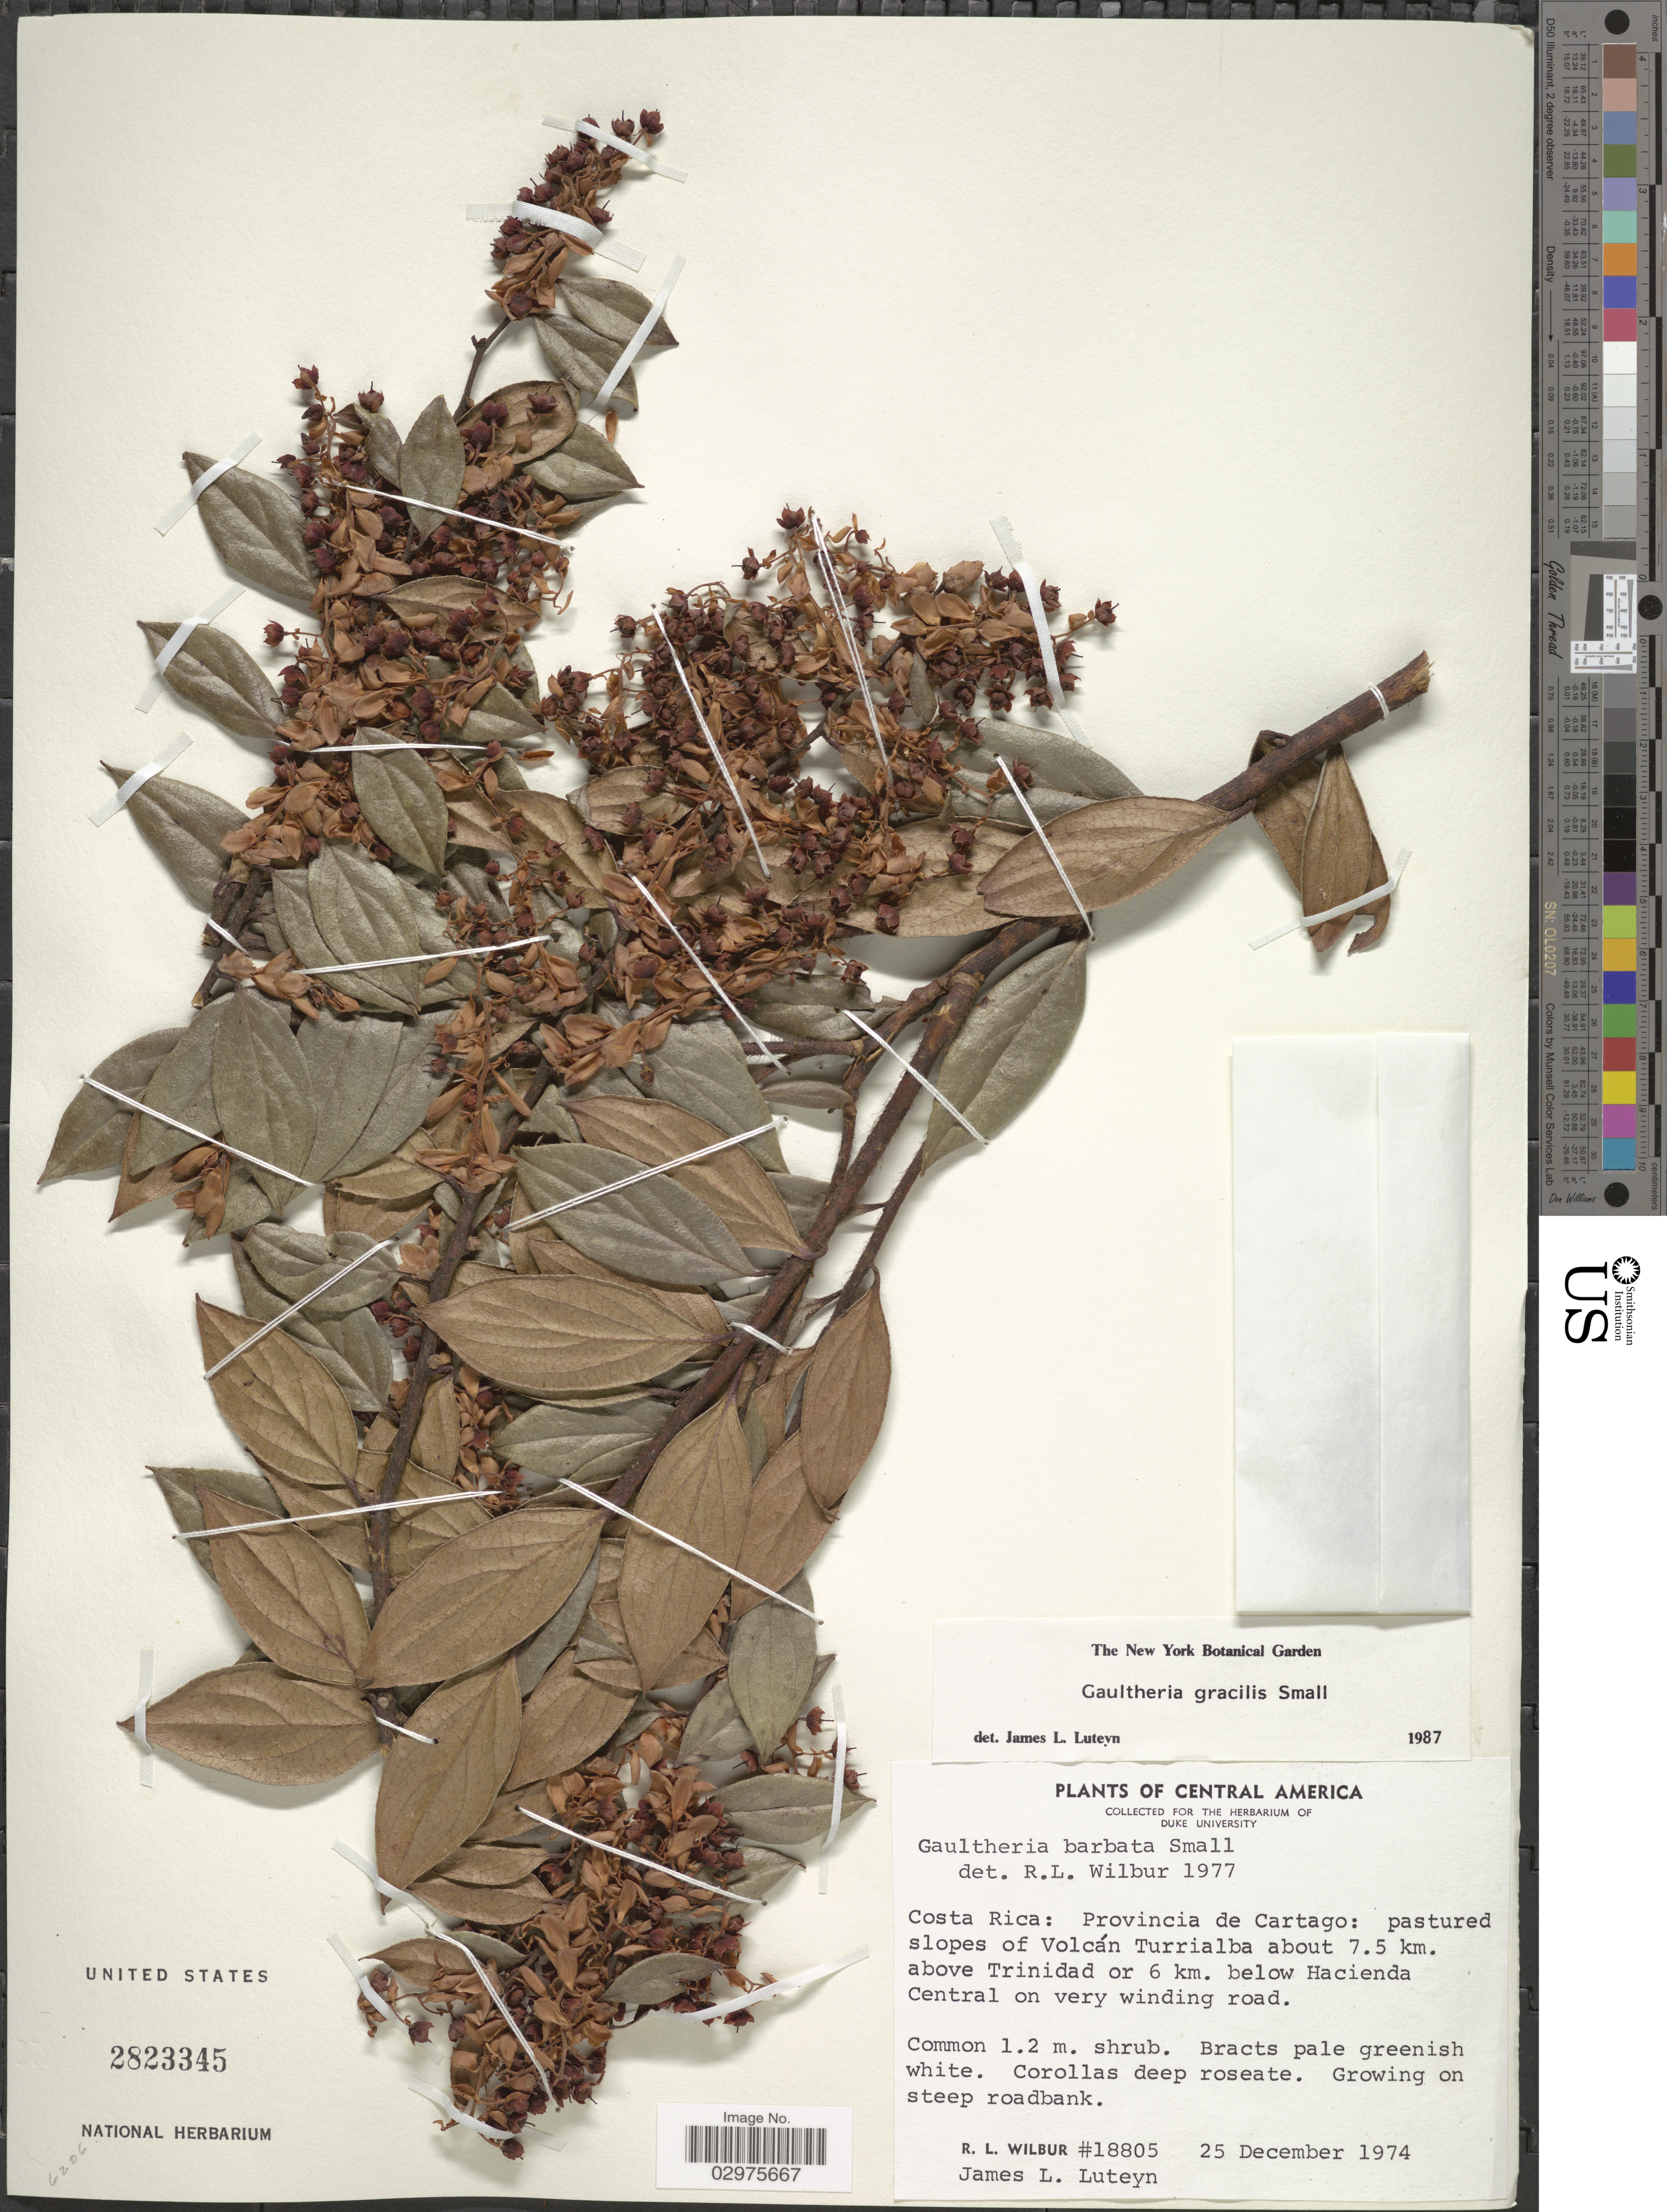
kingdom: Plantae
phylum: Tracheophyta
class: Magnoliopsida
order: Ericales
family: Ericaceae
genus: Gaultheria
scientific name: Gaultheria gracilis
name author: Small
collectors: R. L. Wilbur & J. L. Luteyn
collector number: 18805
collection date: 1974-12-25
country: Costa Rica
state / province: Cartago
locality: Pastured slopes of Volcán Turrialba about 7.5 km. above Trinidad or 6 km. below Hacienda Central on very winding road.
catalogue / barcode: US 2823345